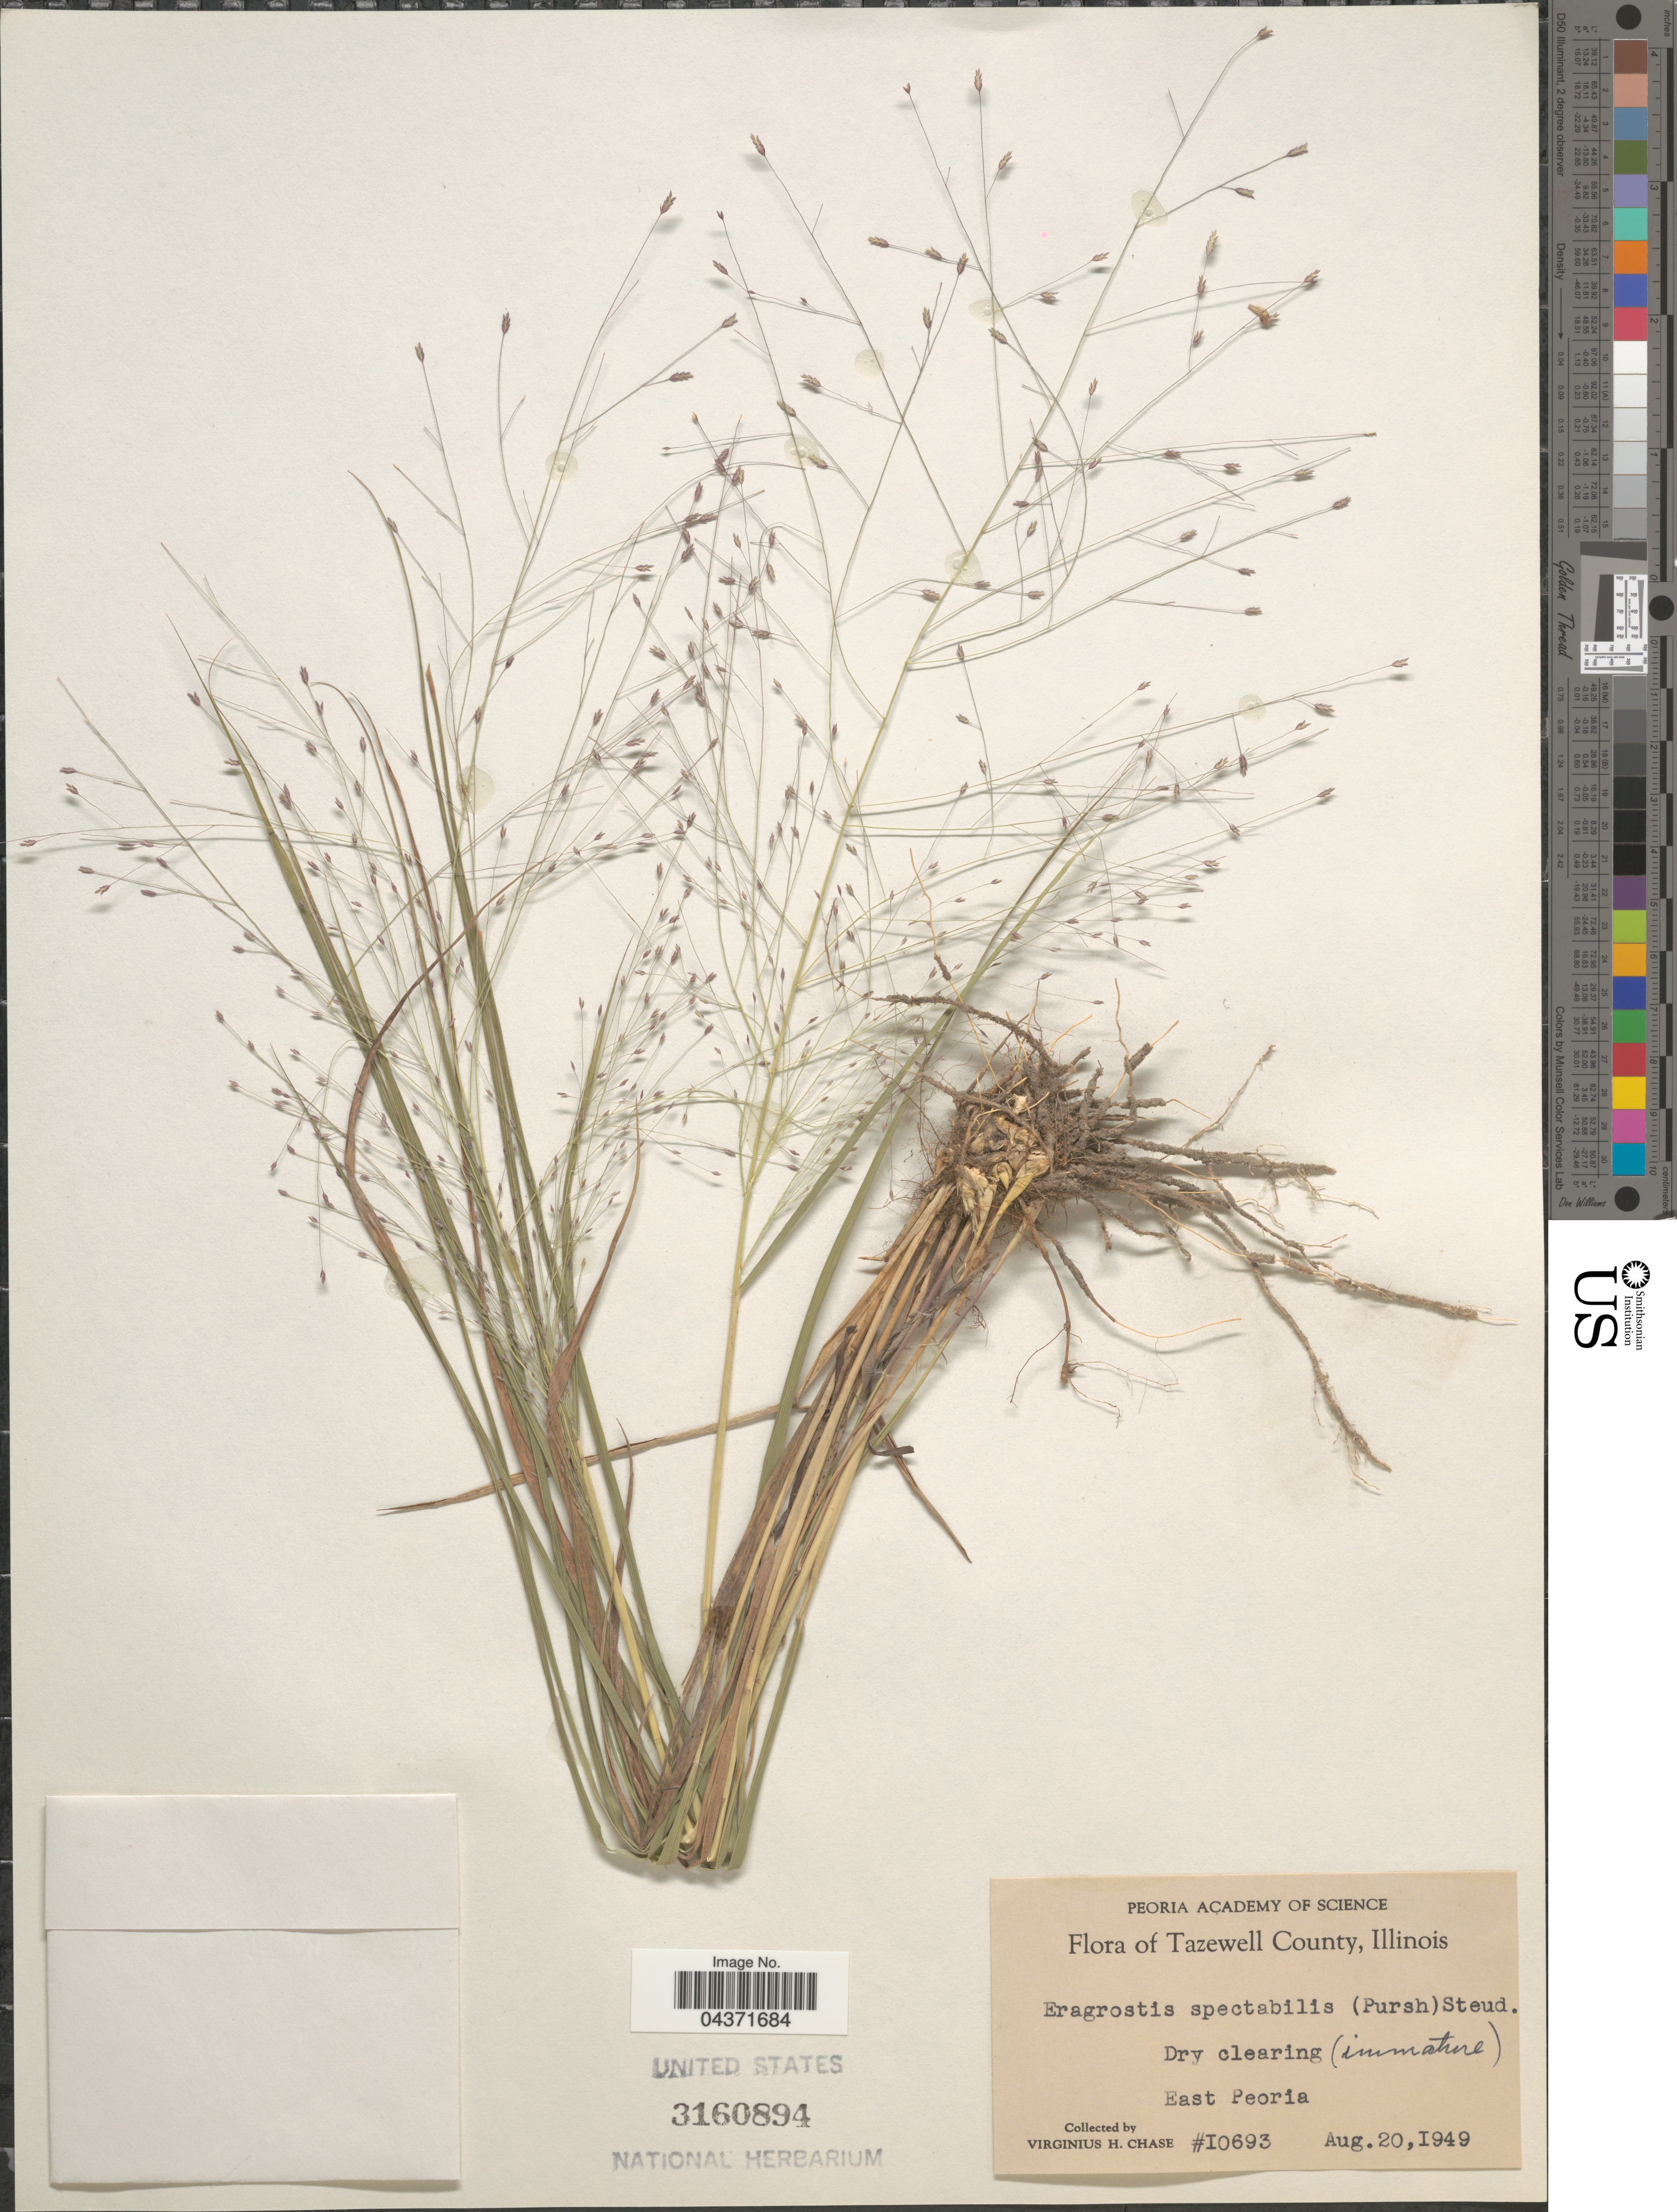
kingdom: Plantae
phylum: Tracheophyta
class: Liliopsida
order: Poales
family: Poaceae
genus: Eragrostis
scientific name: Eragrostis spectabilis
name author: (Pursh) Steud.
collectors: V. H. Chase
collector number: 10693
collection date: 1949-08-20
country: United States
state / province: Illinois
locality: Tazewell County. East Peoria.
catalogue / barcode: US 3160894